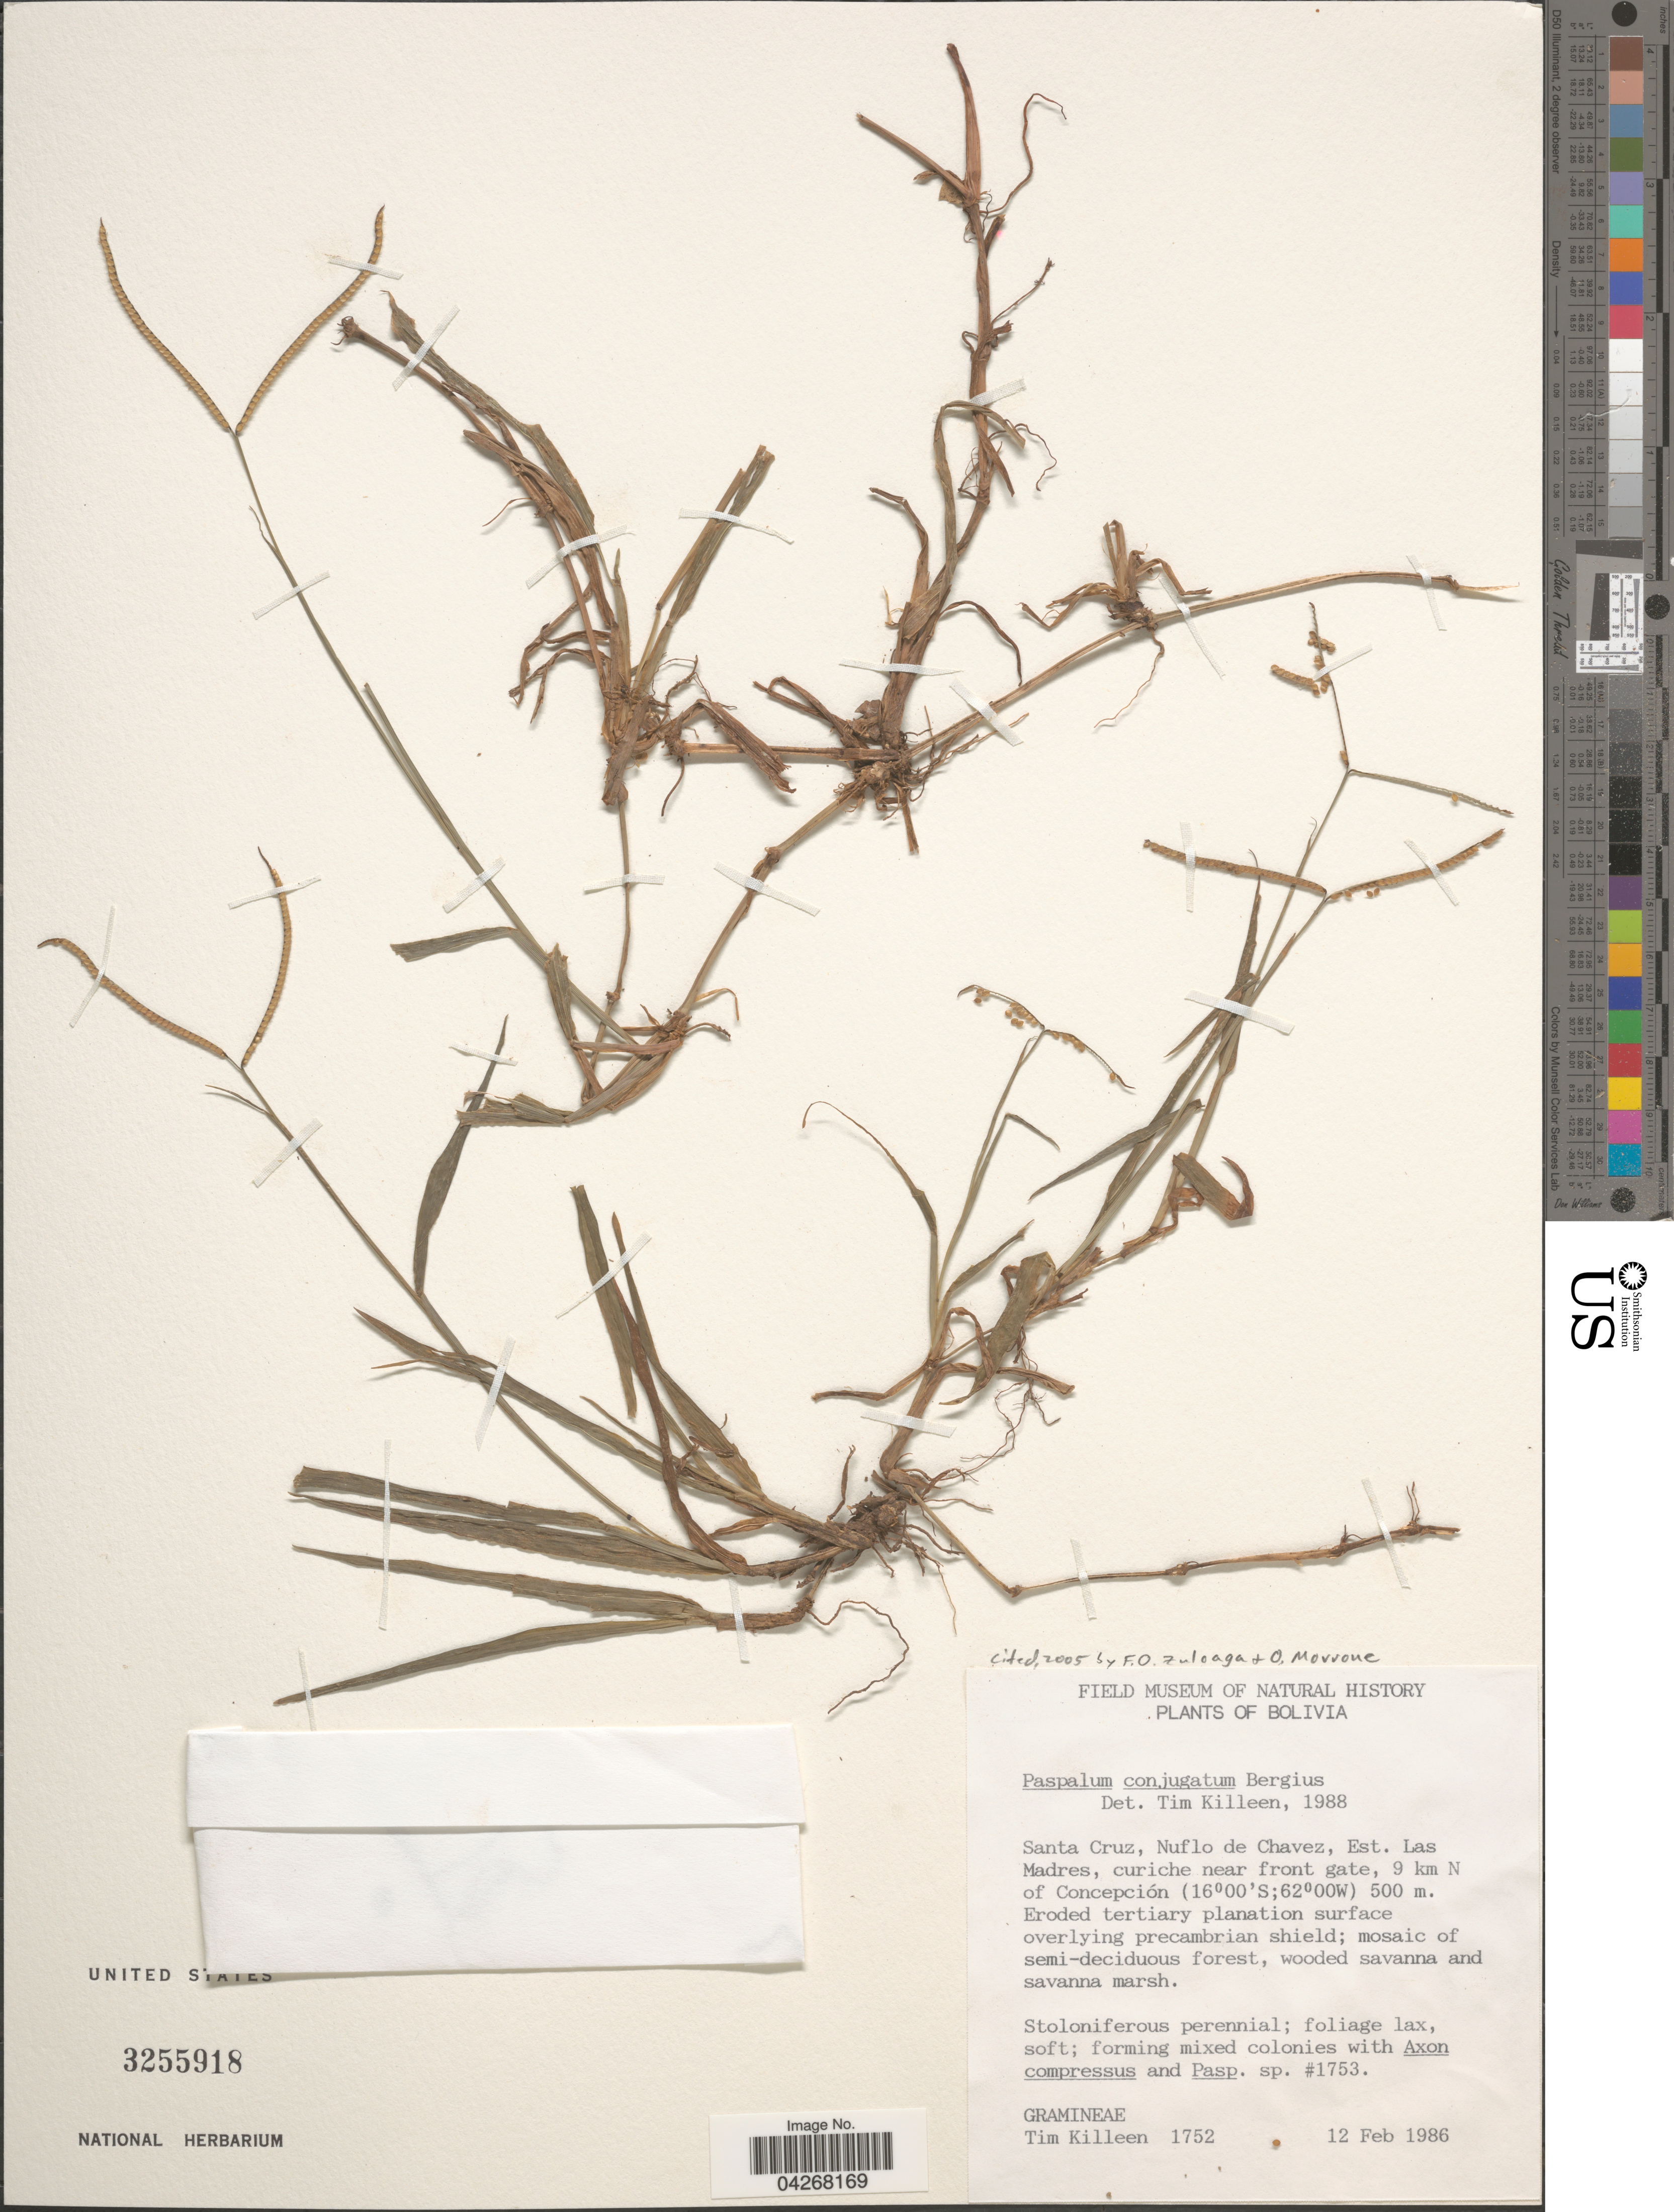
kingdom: Plantae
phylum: Tracheophyta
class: Liliopsida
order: Poales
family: Poaceae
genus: Paspalum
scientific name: Paspalum conjugatum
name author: P.J. Bergius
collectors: T. J. Killeen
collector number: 1752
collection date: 1986-02-12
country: Bolivia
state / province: Santa Cruz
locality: Nuflo de Chavez, Est. Las Madres, curiche near front gate, 9 km N of Concepción.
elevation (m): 500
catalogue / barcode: US 3255918